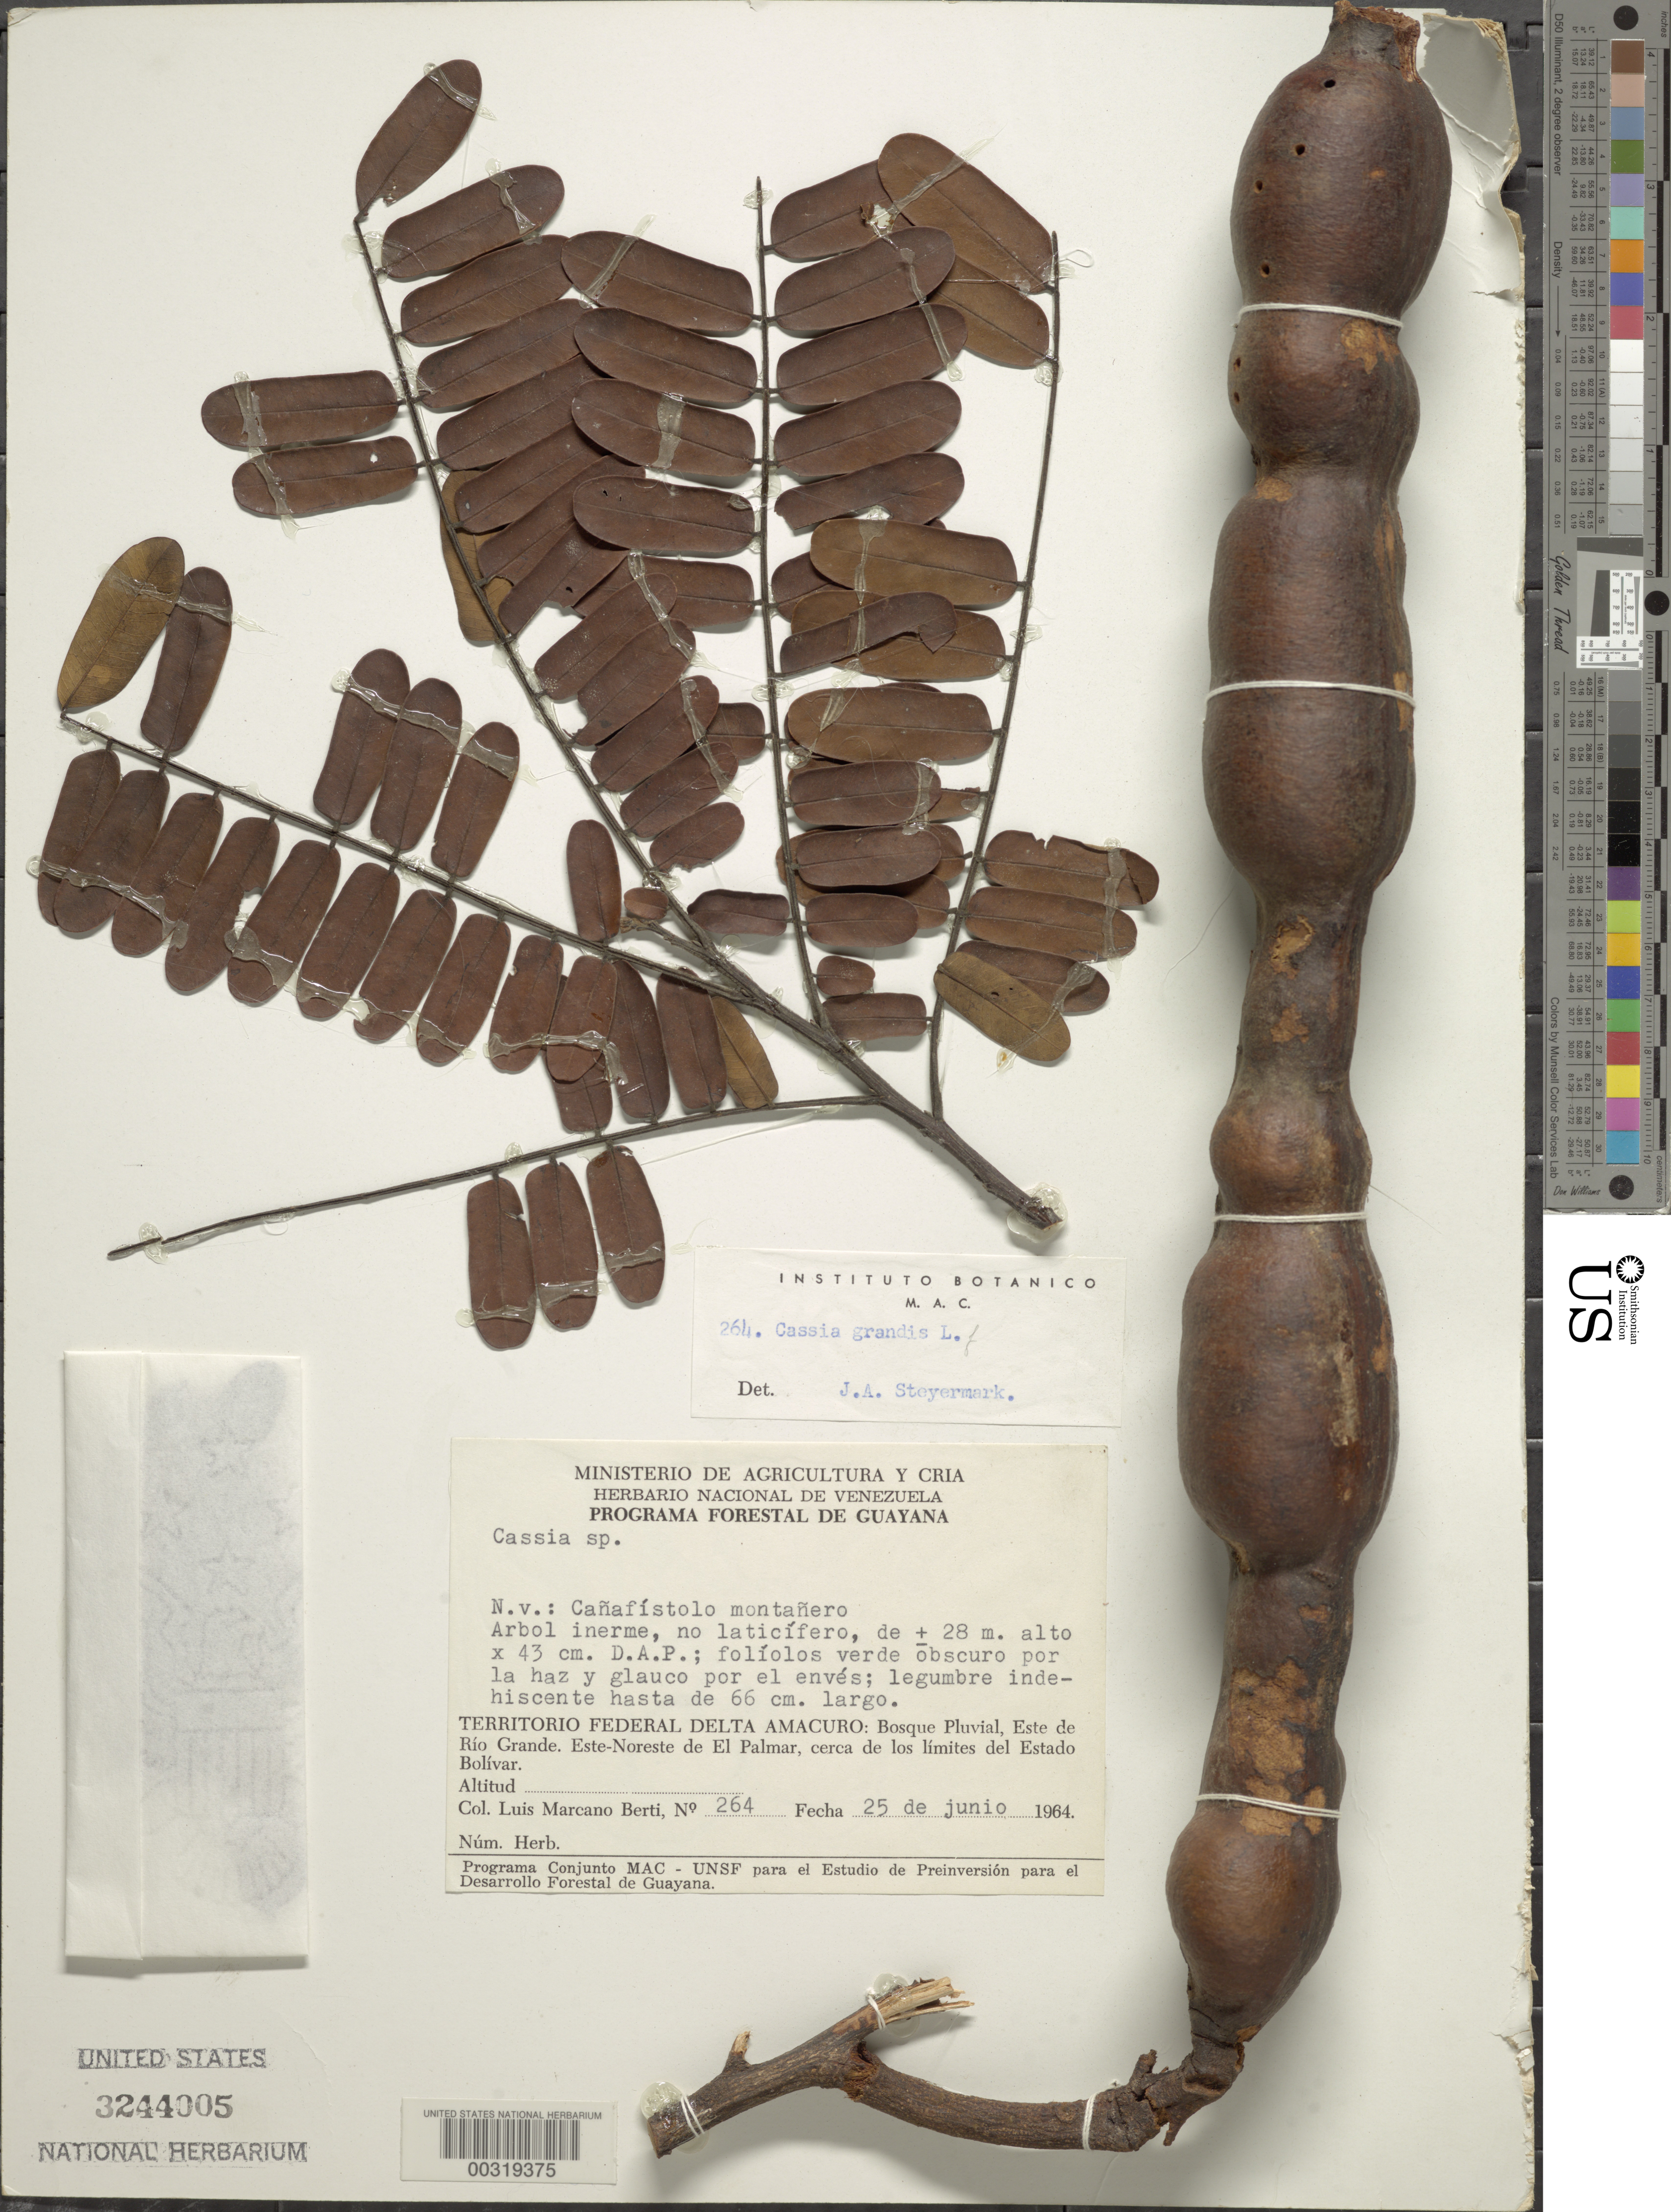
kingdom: Plantae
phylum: Tracheophyta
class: Magnoliopsida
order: Fabales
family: Fabaceae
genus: Cassia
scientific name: Cassia grandis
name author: L. f.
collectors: L. Marcano-Berti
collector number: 264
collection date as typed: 25 Jun 1964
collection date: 1964-06-25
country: Venezuela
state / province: Delta Amacuro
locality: E of rio grande; ene of el palmar, near the border of the state of bolivar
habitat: Rain forest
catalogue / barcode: US 3244005